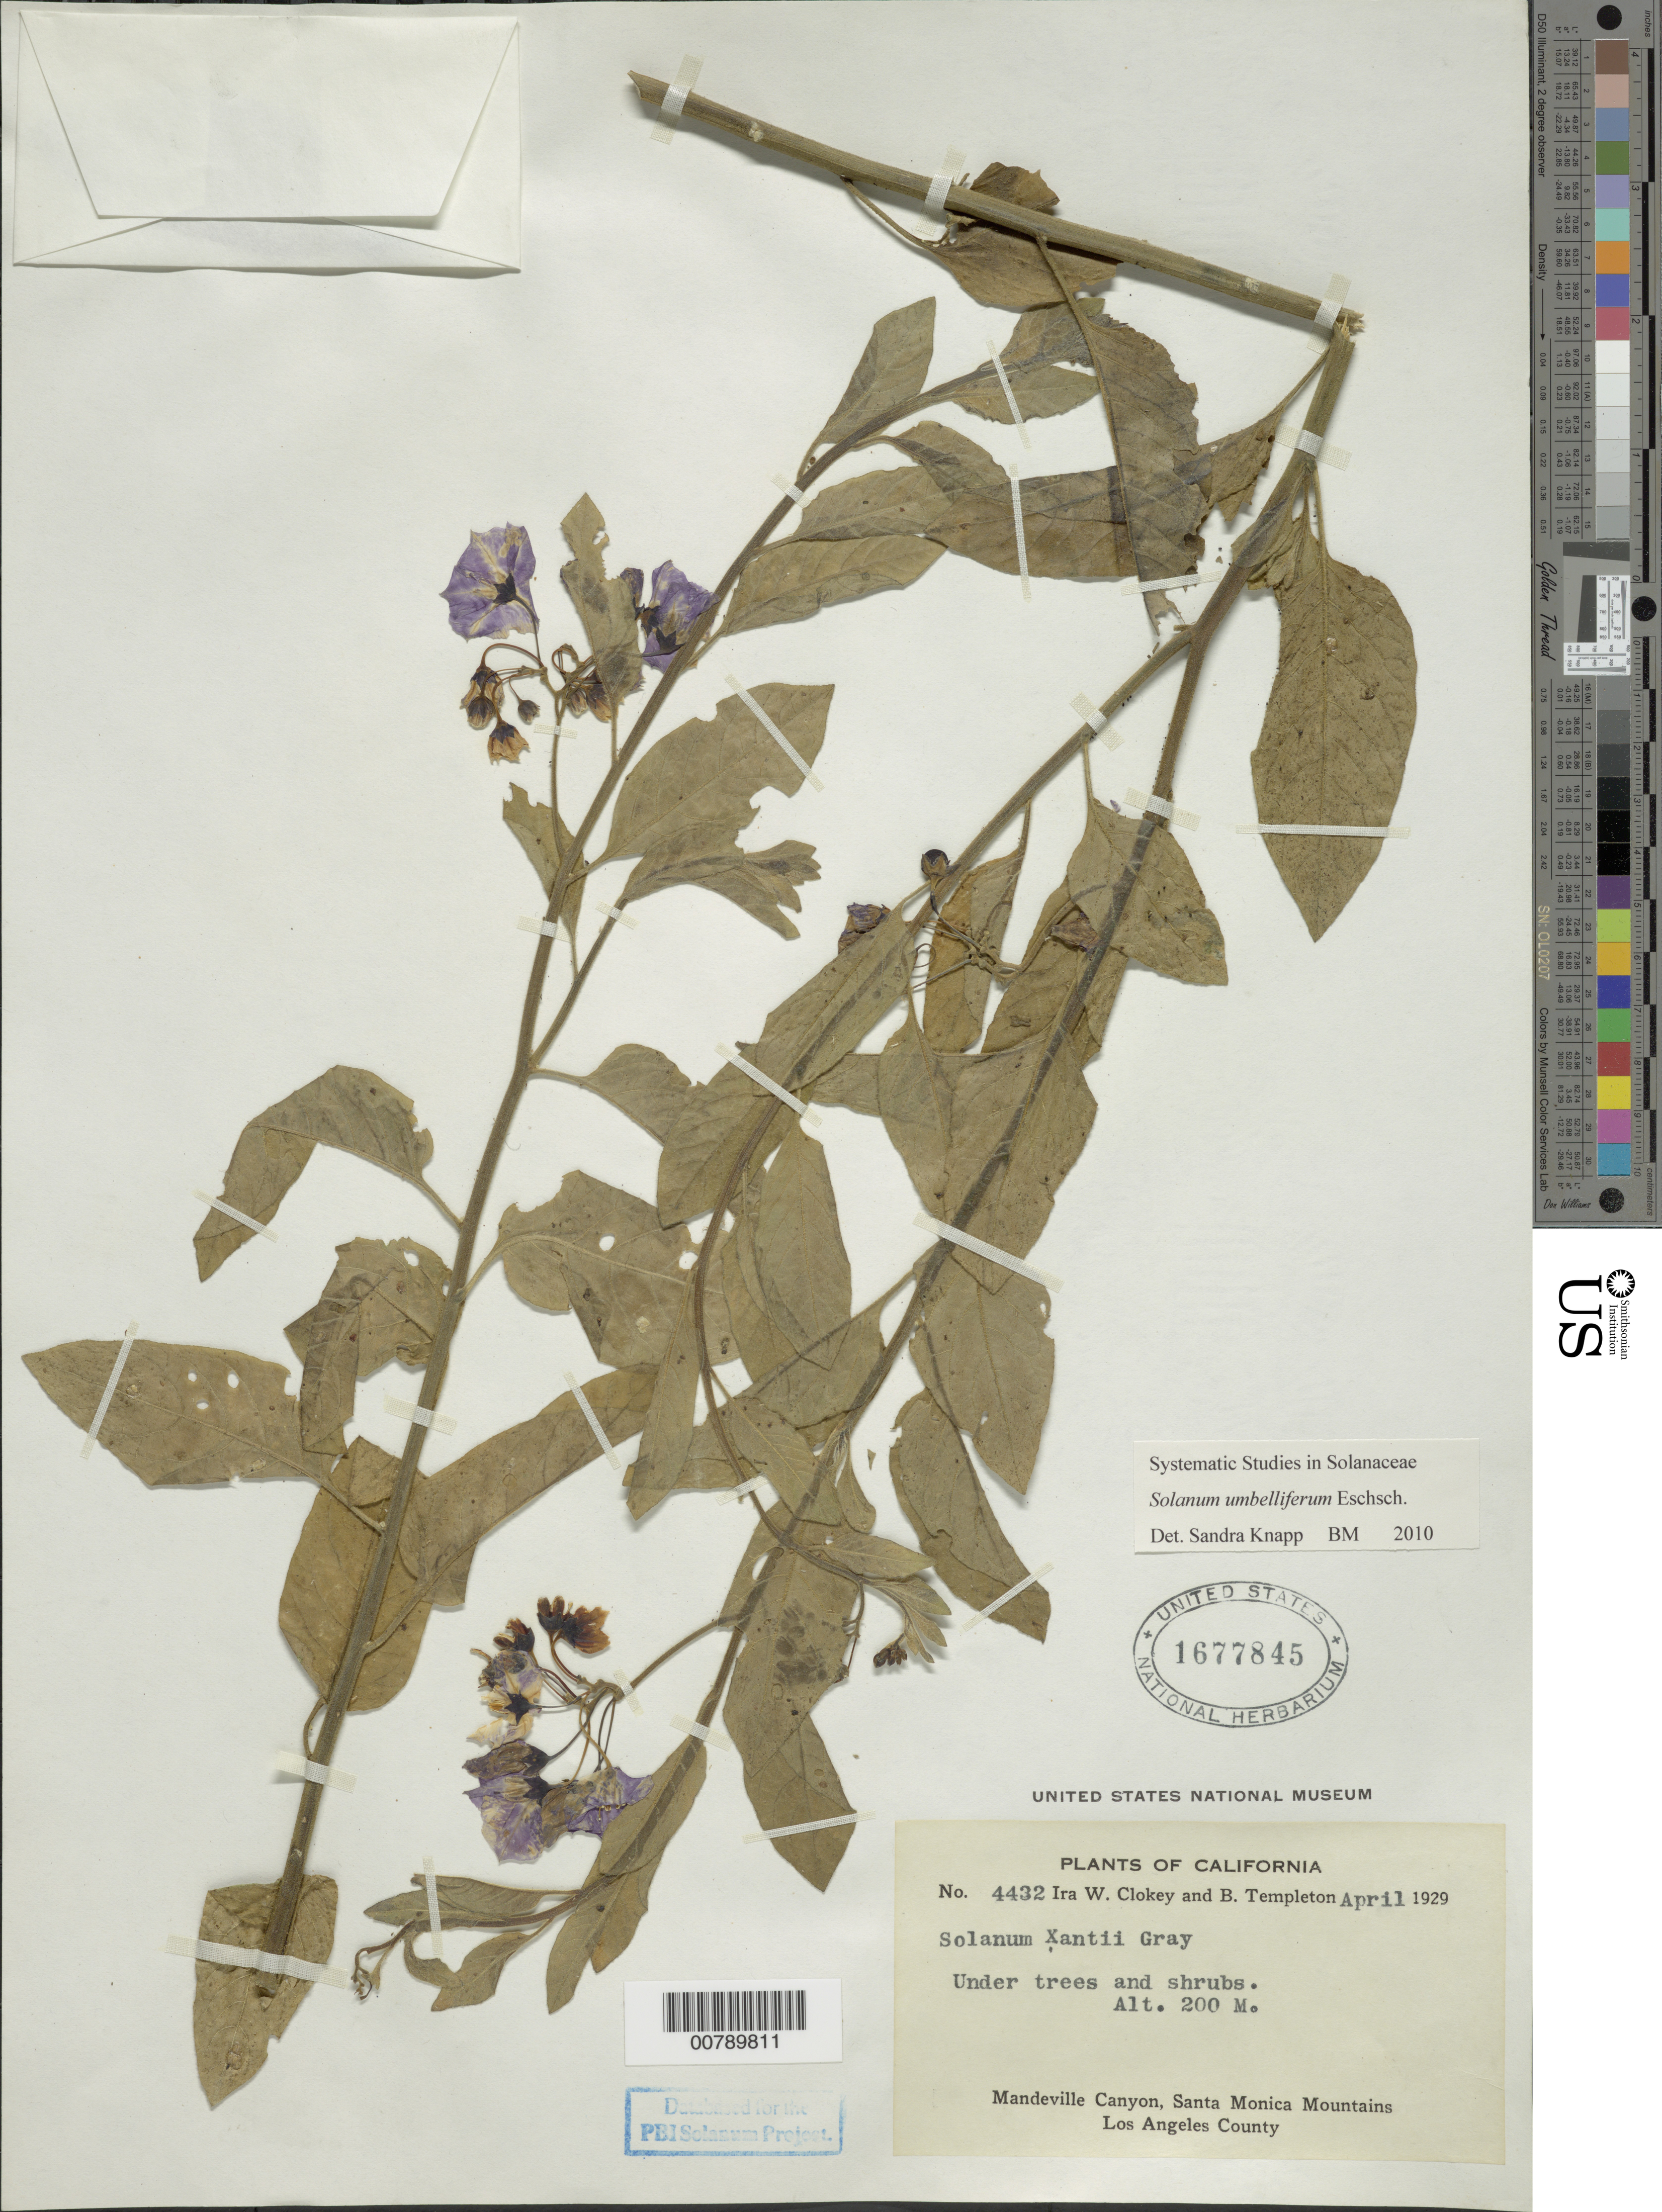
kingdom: Plantae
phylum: Tracheophyta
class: Magnoliopsida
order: Solanales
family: Solanaceae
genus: Solanum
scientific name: Solanum umbelliferum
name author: Eschsch.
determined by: Knapp, S. D.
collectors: I. W. Clokey & B. Templeton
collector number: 4432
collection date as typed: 1 Apr 1929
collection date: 1929-04-01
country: United States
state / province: California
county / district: Los Angeles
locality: Mandeville Canyon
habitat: Under trees and shrubs.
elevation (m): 200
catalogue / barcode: US 1677845